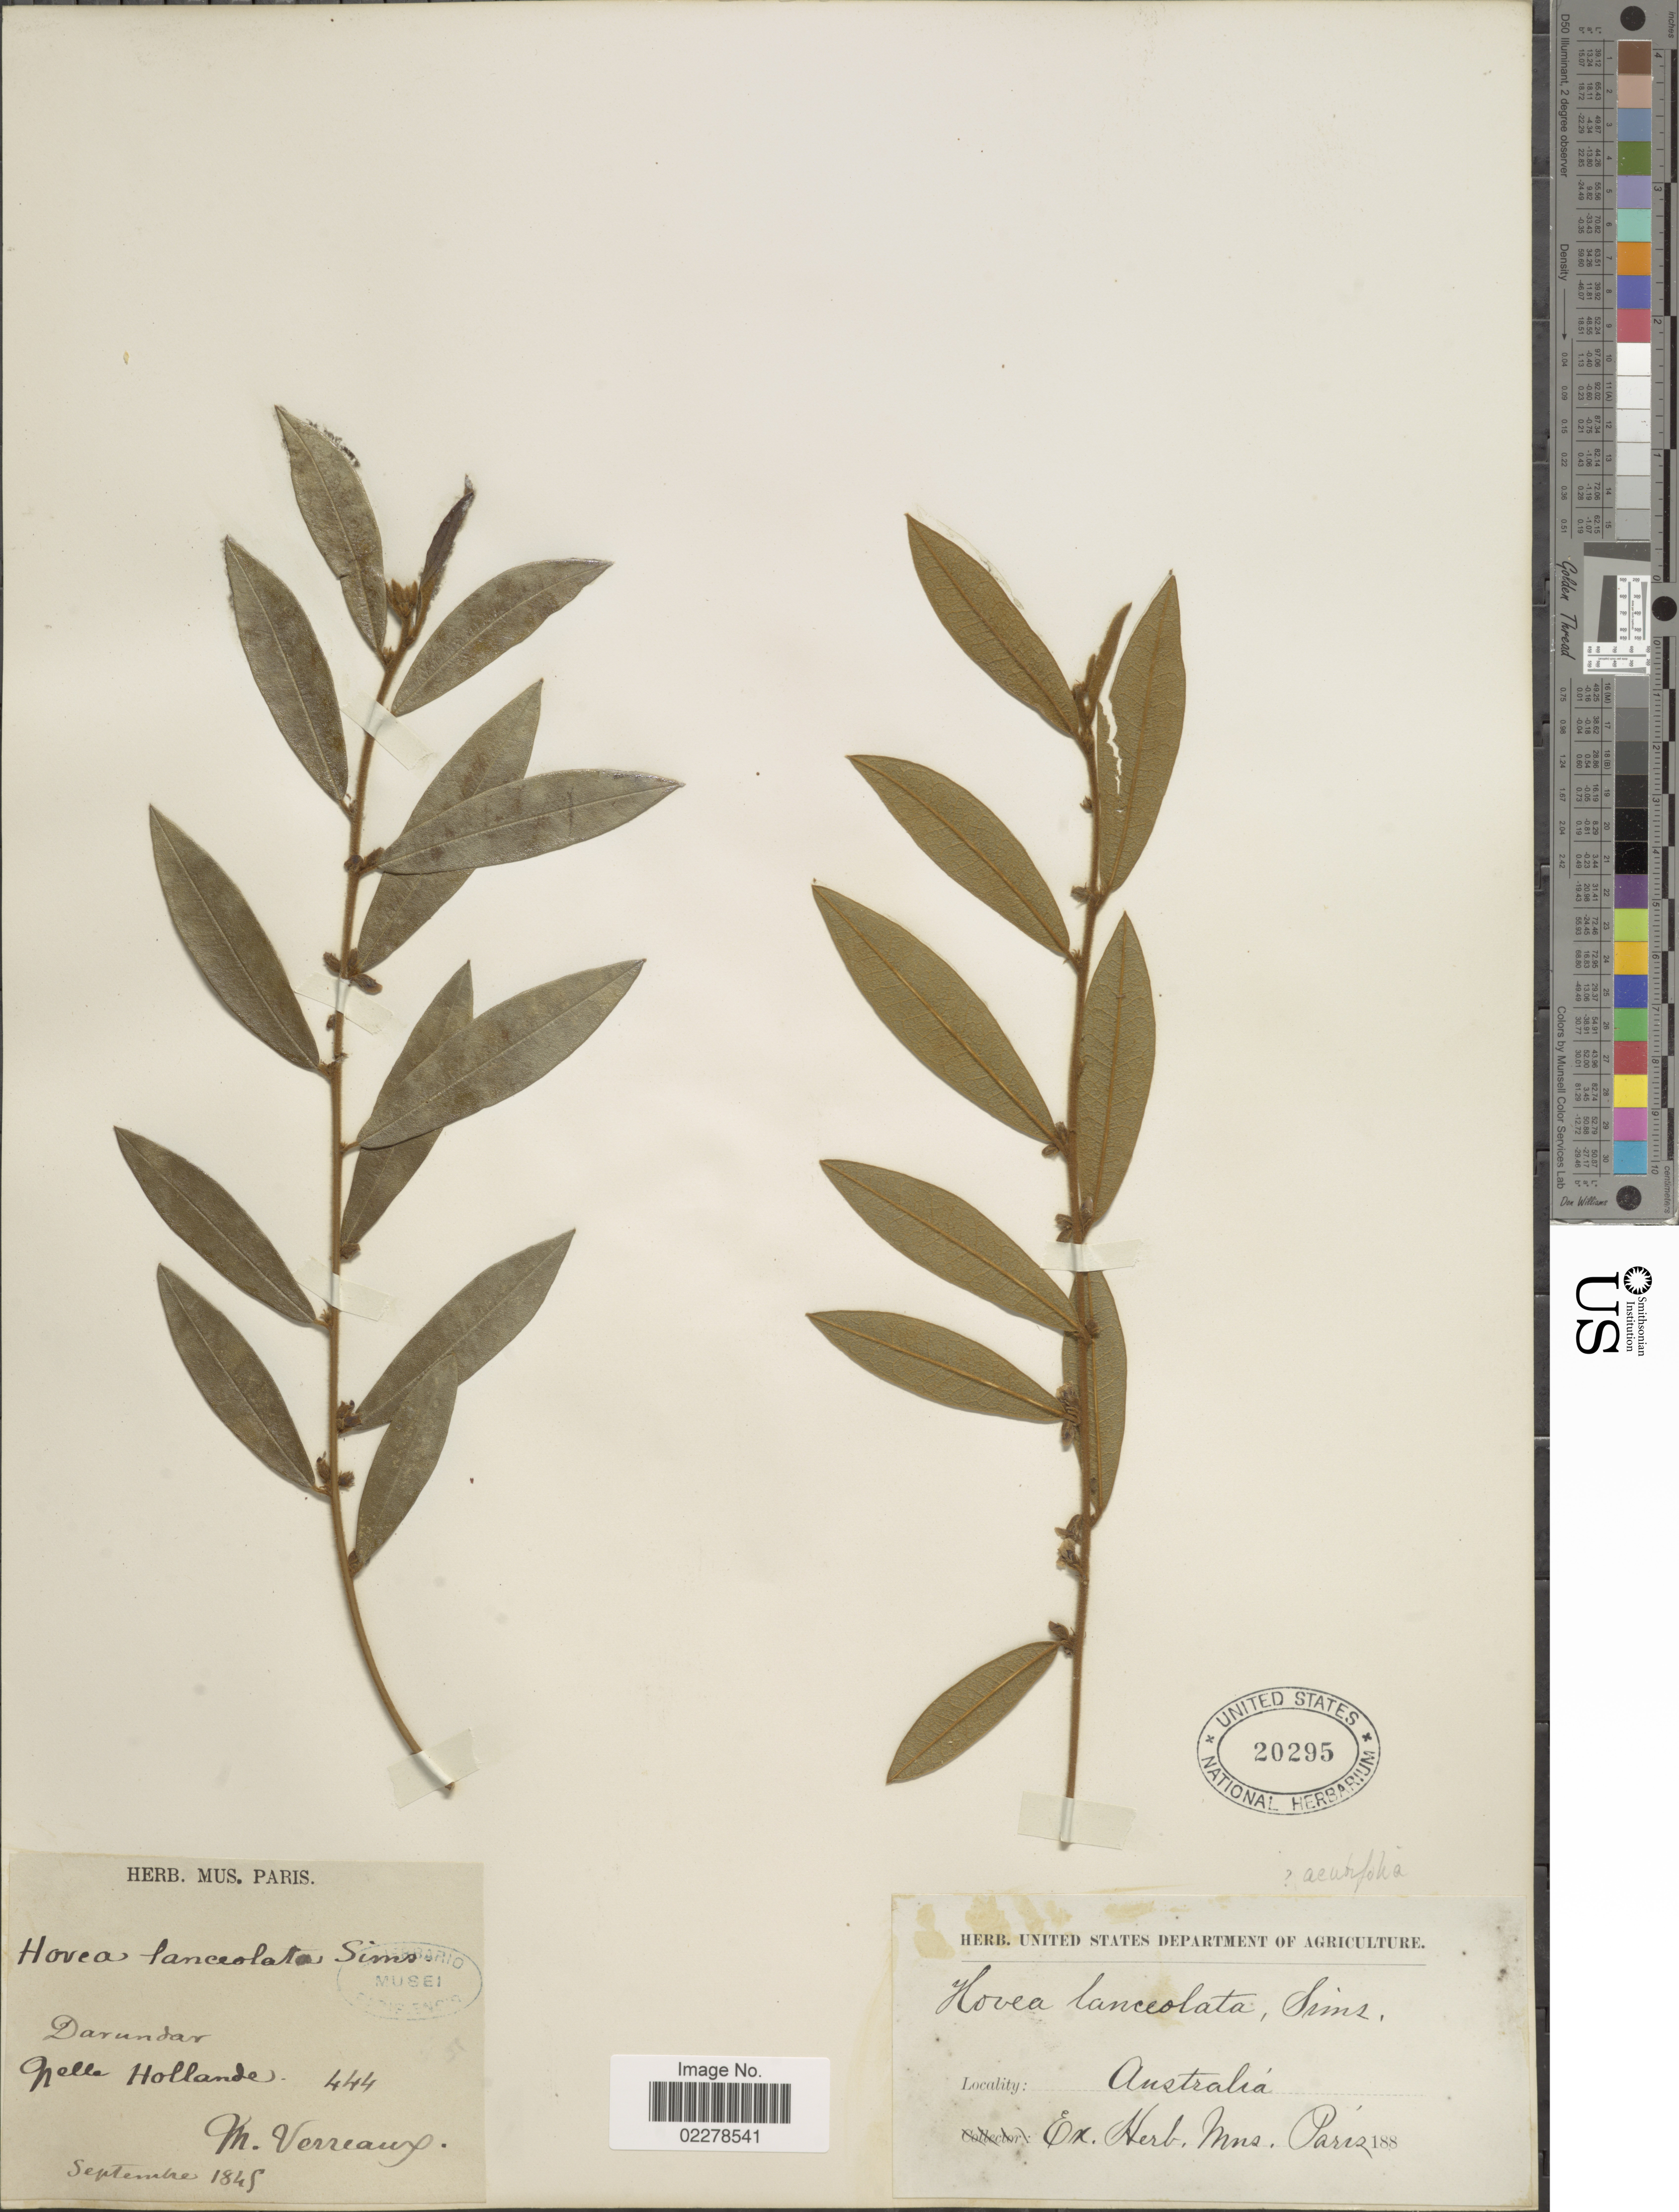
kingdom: Plantae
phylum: Tracheophyta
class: Magnoliopsida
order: Fabales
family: Fabaceae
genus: Hovea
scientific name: Hovea acutifolia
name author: G. Don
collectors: M. Verreaux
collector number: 444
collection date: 1849-09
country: Australia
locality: Darundar. Nelle Hollande.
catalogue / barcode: US 20295